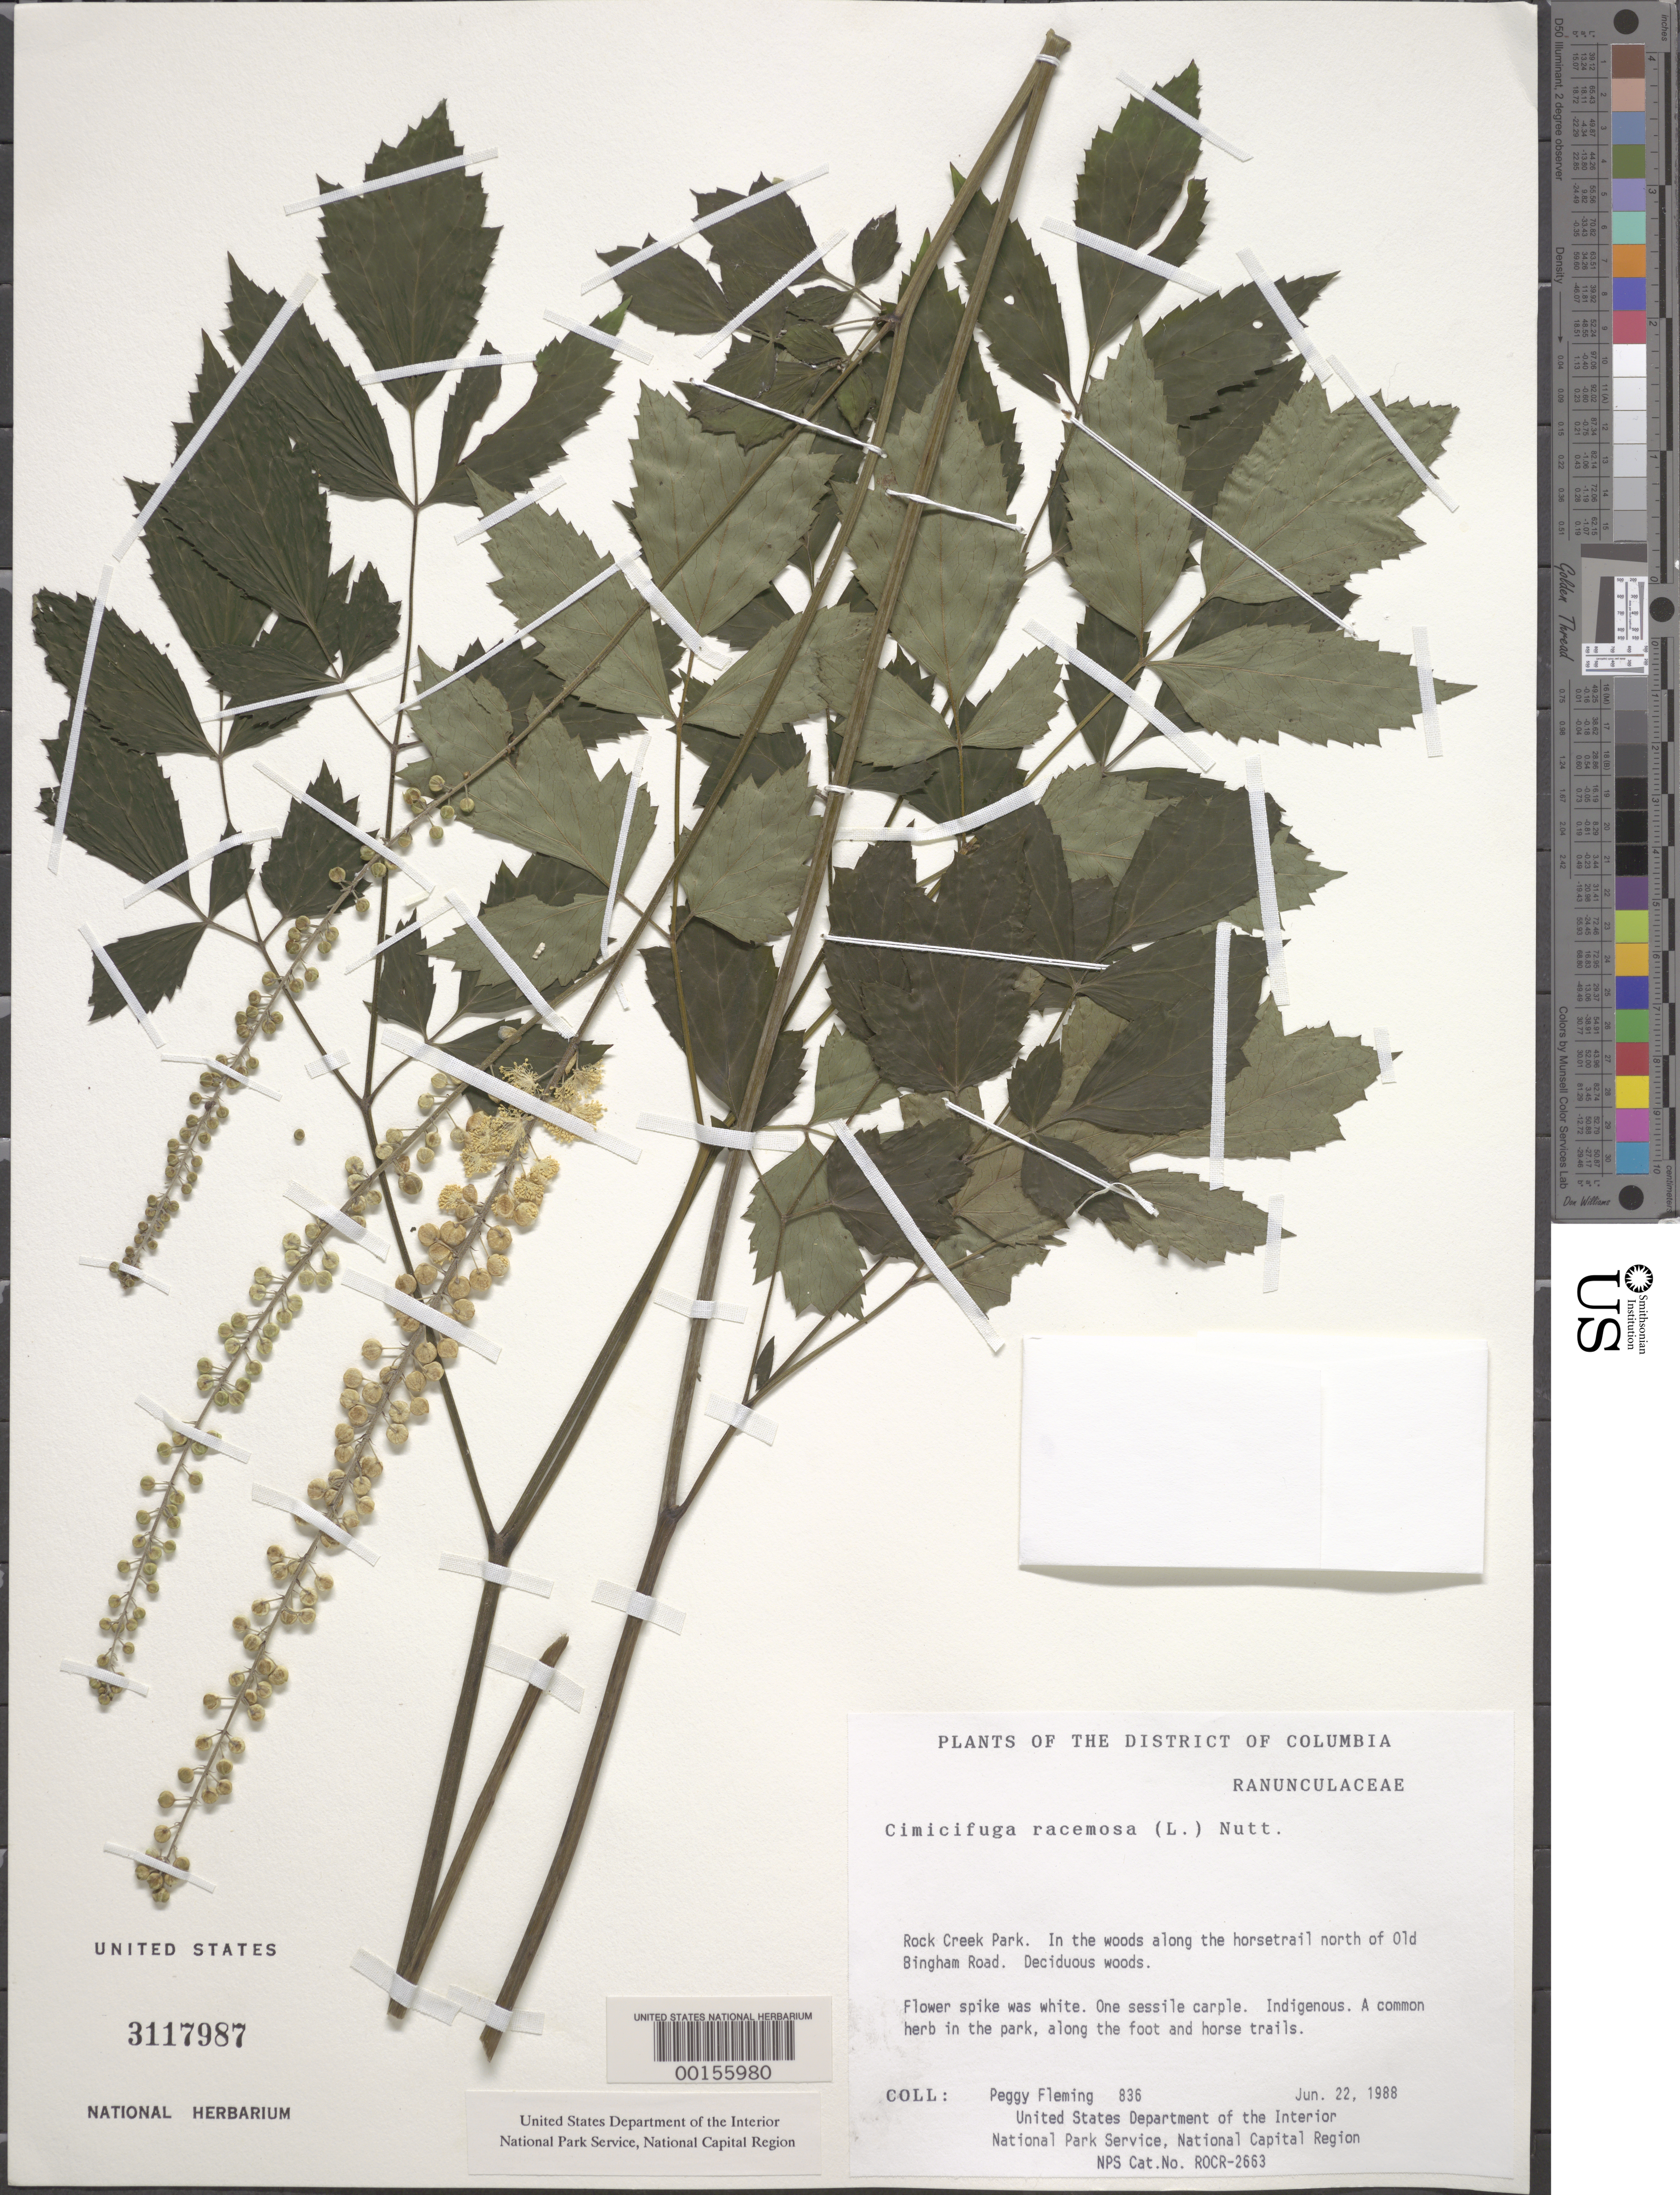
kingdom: Plantae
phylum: Tracheophyta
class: Magnoliopsida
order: Ranunculales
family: Ranunculaceae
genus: Actaea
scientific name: Actaea racemosa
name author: L.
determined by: Strong, M. T., (US), Smithsonian Institution - National Museum of Natural History (UNITED STATES)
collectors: P. Fleming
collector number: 836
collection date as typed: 22 Jun 1988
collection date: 1988-06-22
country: United States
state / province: District of Columbia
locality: Rock Creek Park, N of Old Bingham Road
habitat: Deciduous woods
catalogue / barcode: US 3117987